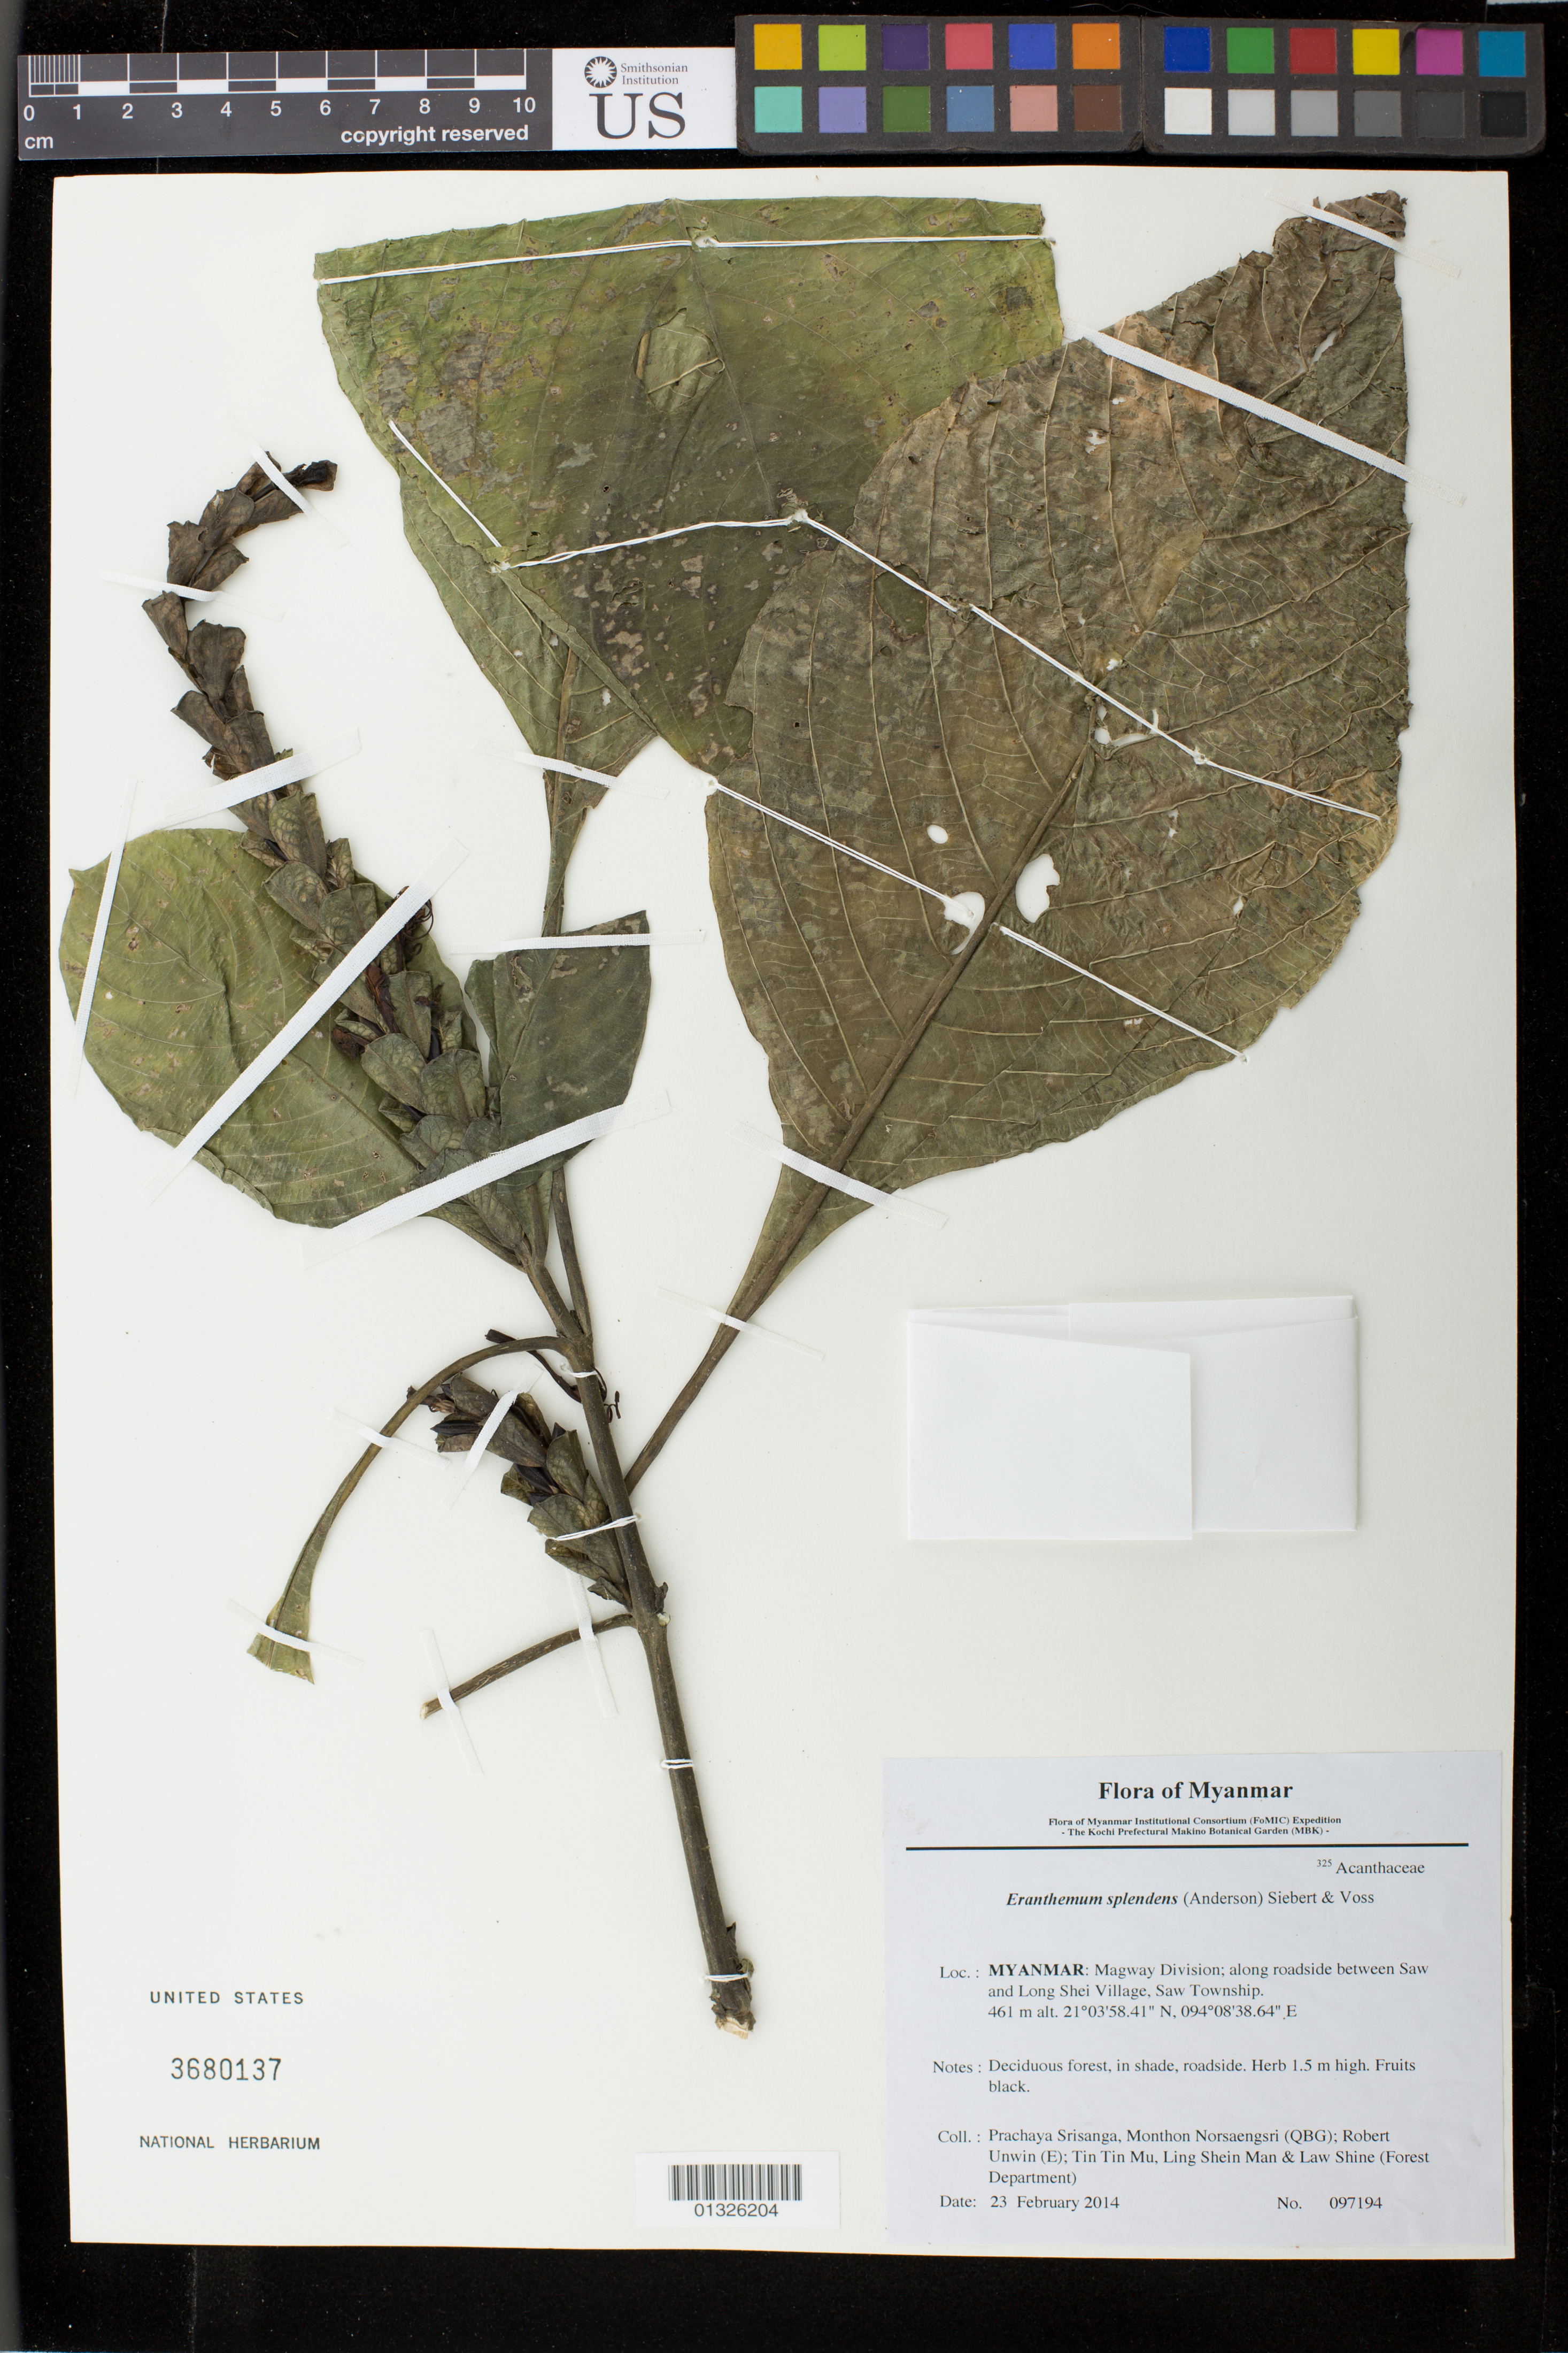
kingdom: Plantae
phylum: Tracheophyta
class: Magnoliopsida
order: Lamiales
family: Acanthaceae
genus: Eranthemum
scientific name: Eranthemum splendens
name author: (T. Anderson) Siebert & Vos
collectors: P. Srisanga, M. Norsaengsri, R. Unwin, Tin Tin Mu, Ling Shein Man & L. Shine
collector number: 97194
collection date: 2014-02-23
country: Myanmar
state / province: Chin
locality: Along roadside between Saw and Long Shei Village, Saw Township.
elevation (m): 461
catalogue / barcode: US 3680137